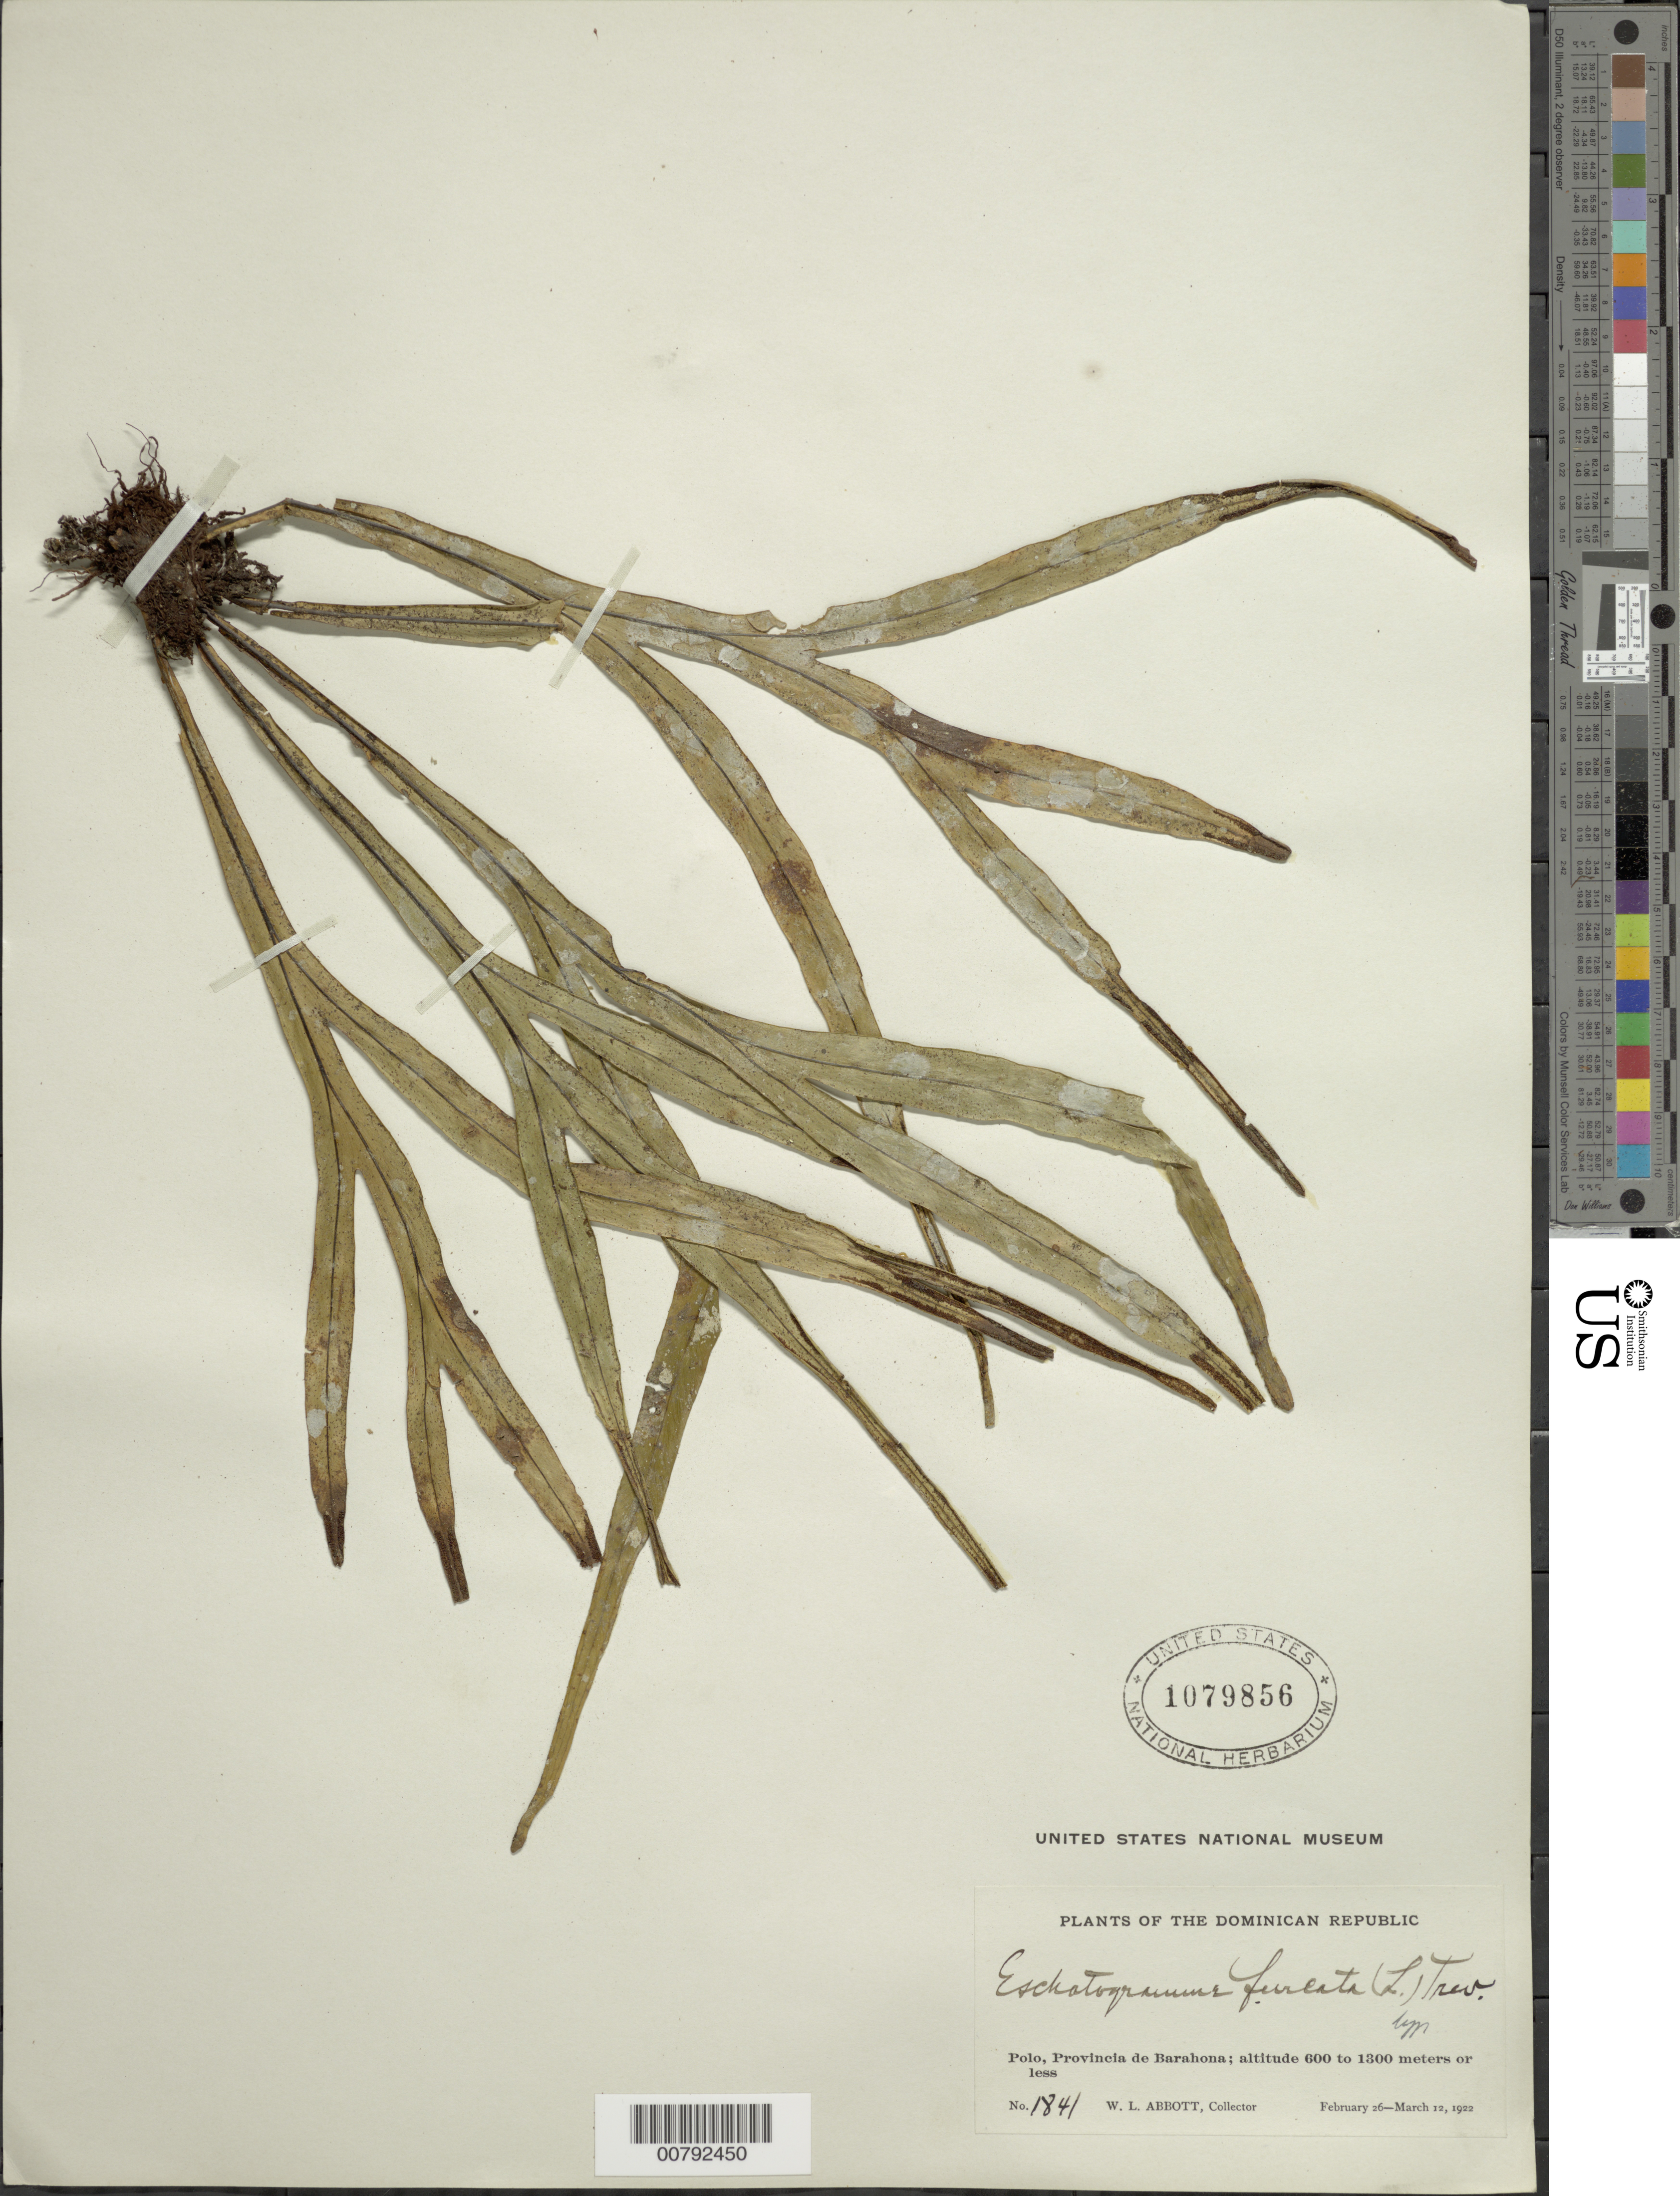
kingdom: Plantae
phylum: Tracheophyta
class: Polypodiopsida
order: Polypodiales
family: Polypodiaceae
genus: Pleopeltis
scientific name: Pleopeltis furcata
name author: (L.) A.R. Sm.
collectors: W. L. Abbott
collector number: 1841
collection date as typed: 26 Feb 1922 12 Mar 1922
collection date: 1922-02-26/1922-03-12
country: Dominican Republic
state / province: Barahona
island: Hispaniola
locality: Polo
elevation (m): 600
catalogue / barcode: US 1079856